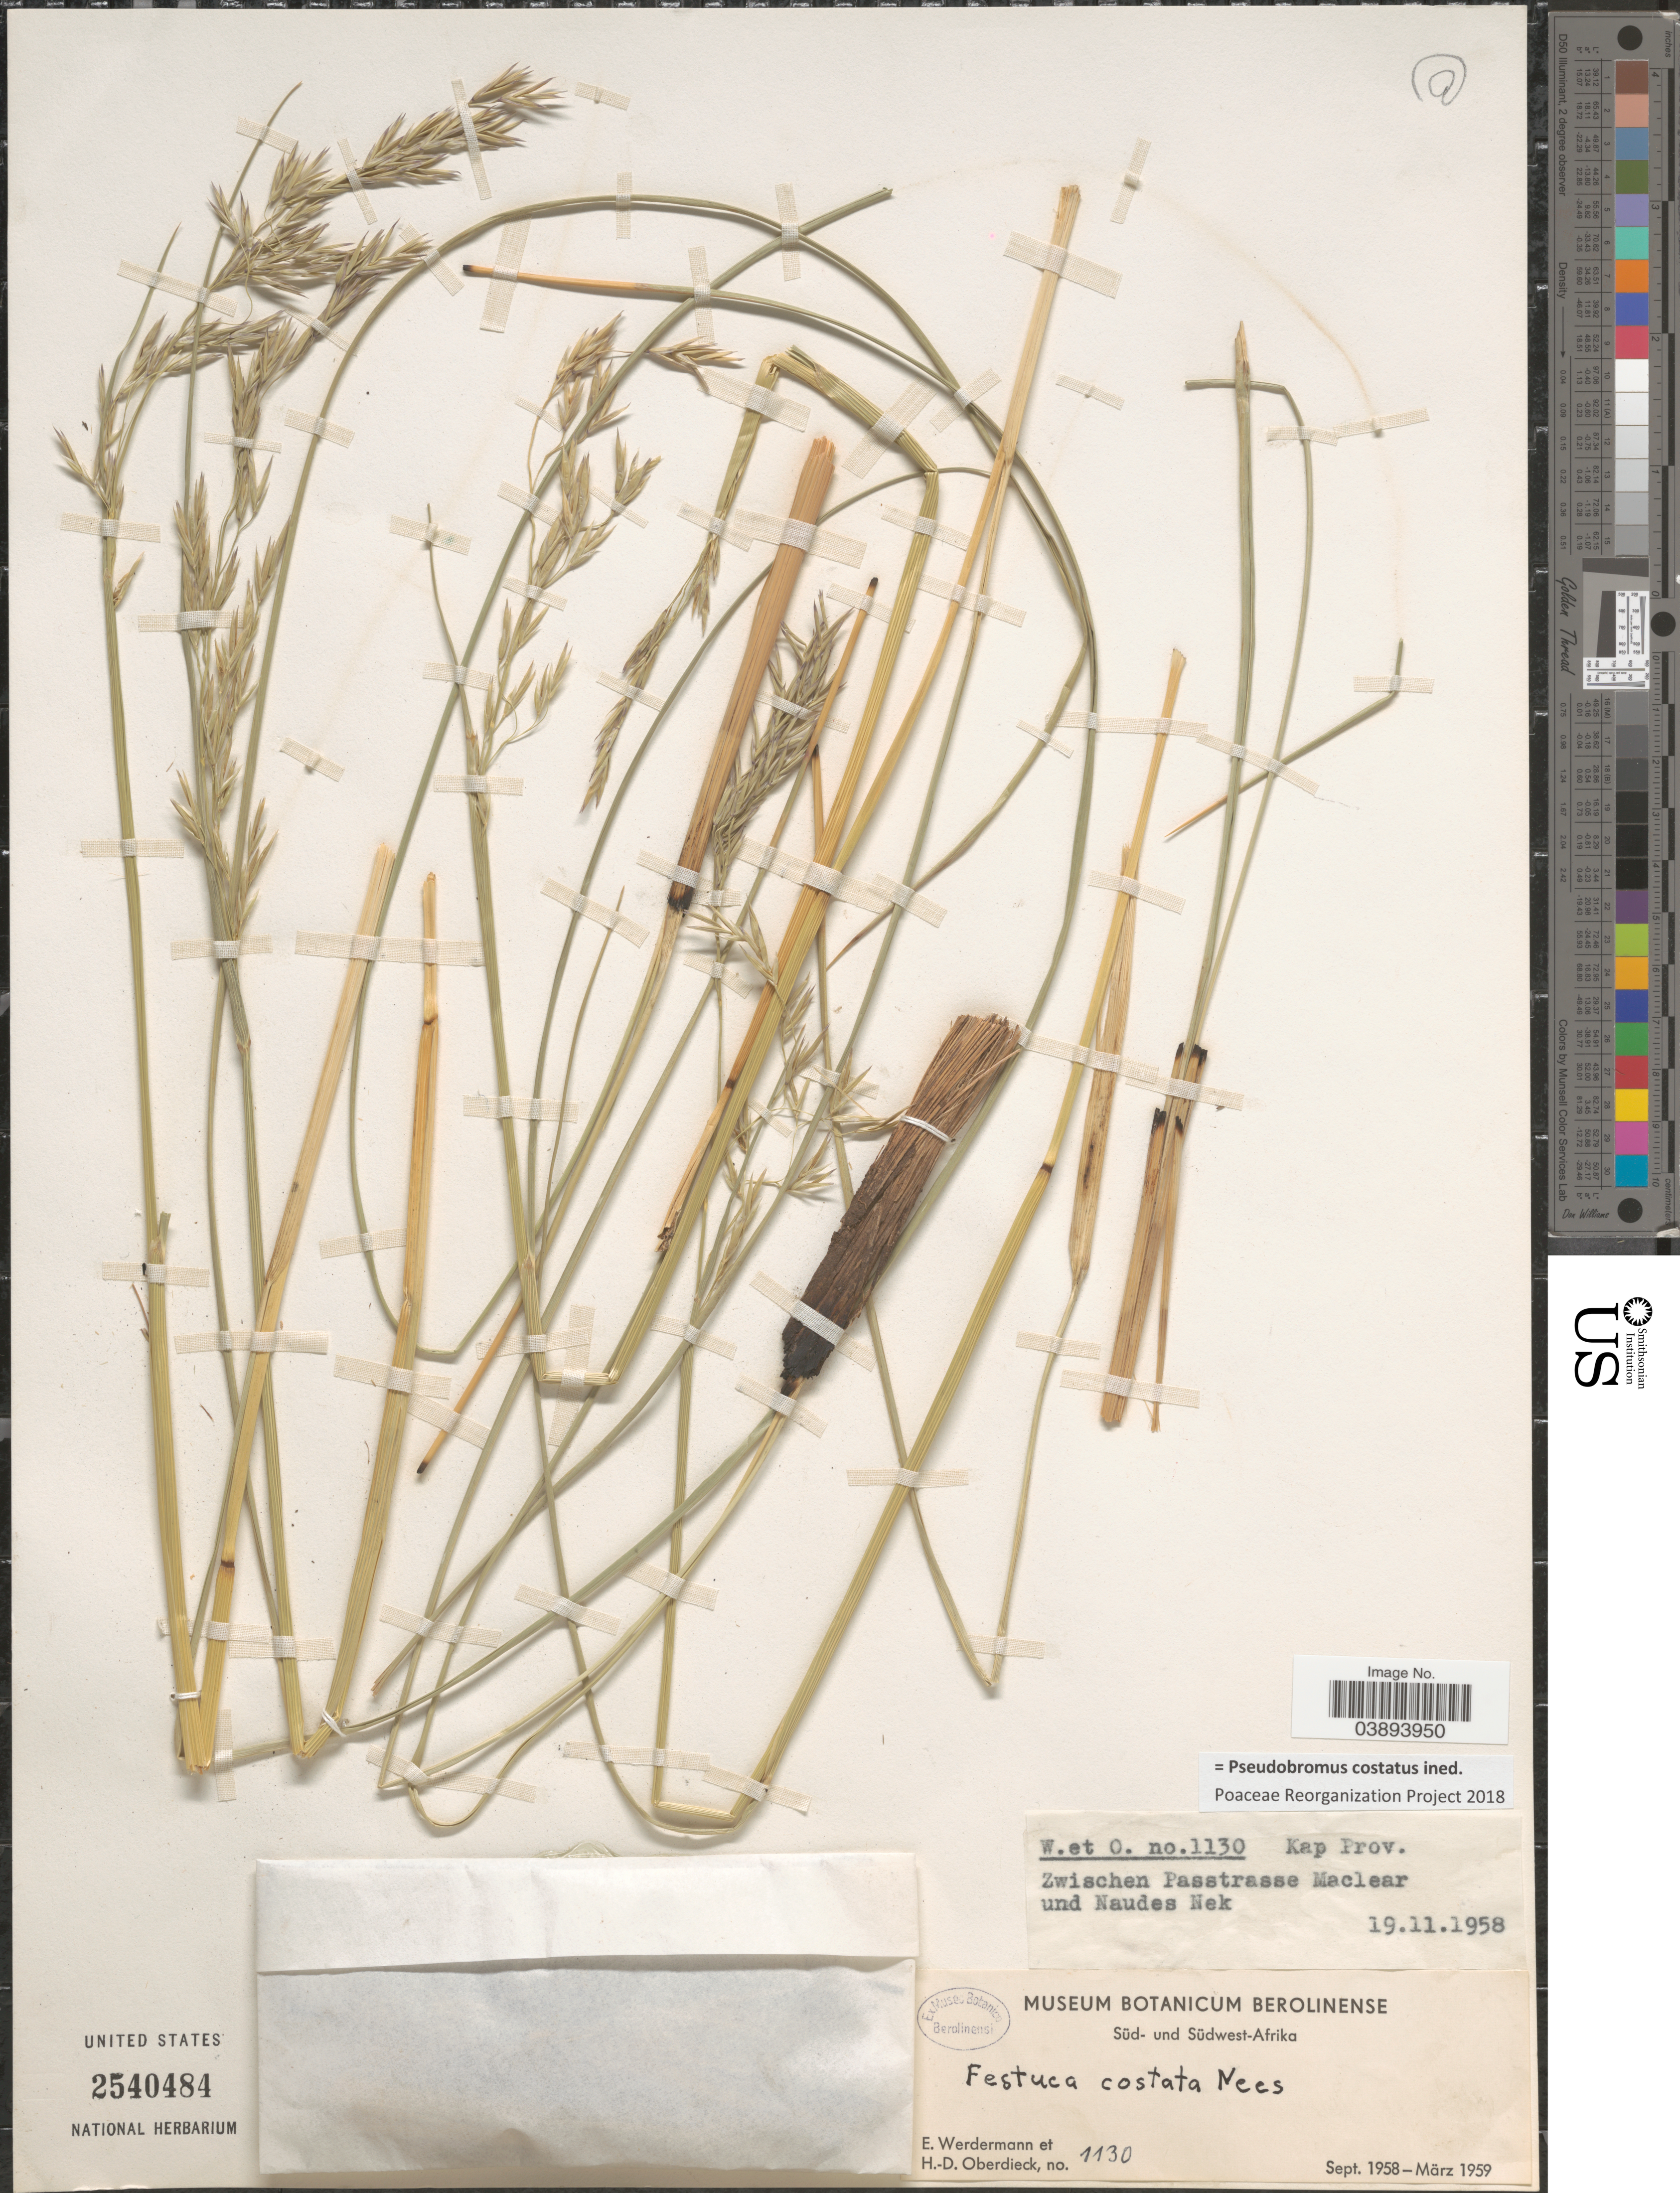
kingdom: Plantae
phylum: Tracheophyta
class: Liliopsida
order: Poales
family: Poaceae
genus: Pseudobromus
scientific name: Pseudobromus costatus ined.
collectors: E. Werdermann & H. Oberdieck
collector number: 1130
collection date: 1958-11-19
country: South Africa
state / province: Eastern Cape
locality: Kap Prov. Zwischen Passtrasse Maclear und Naudes Nek.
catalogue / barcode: US 2540484